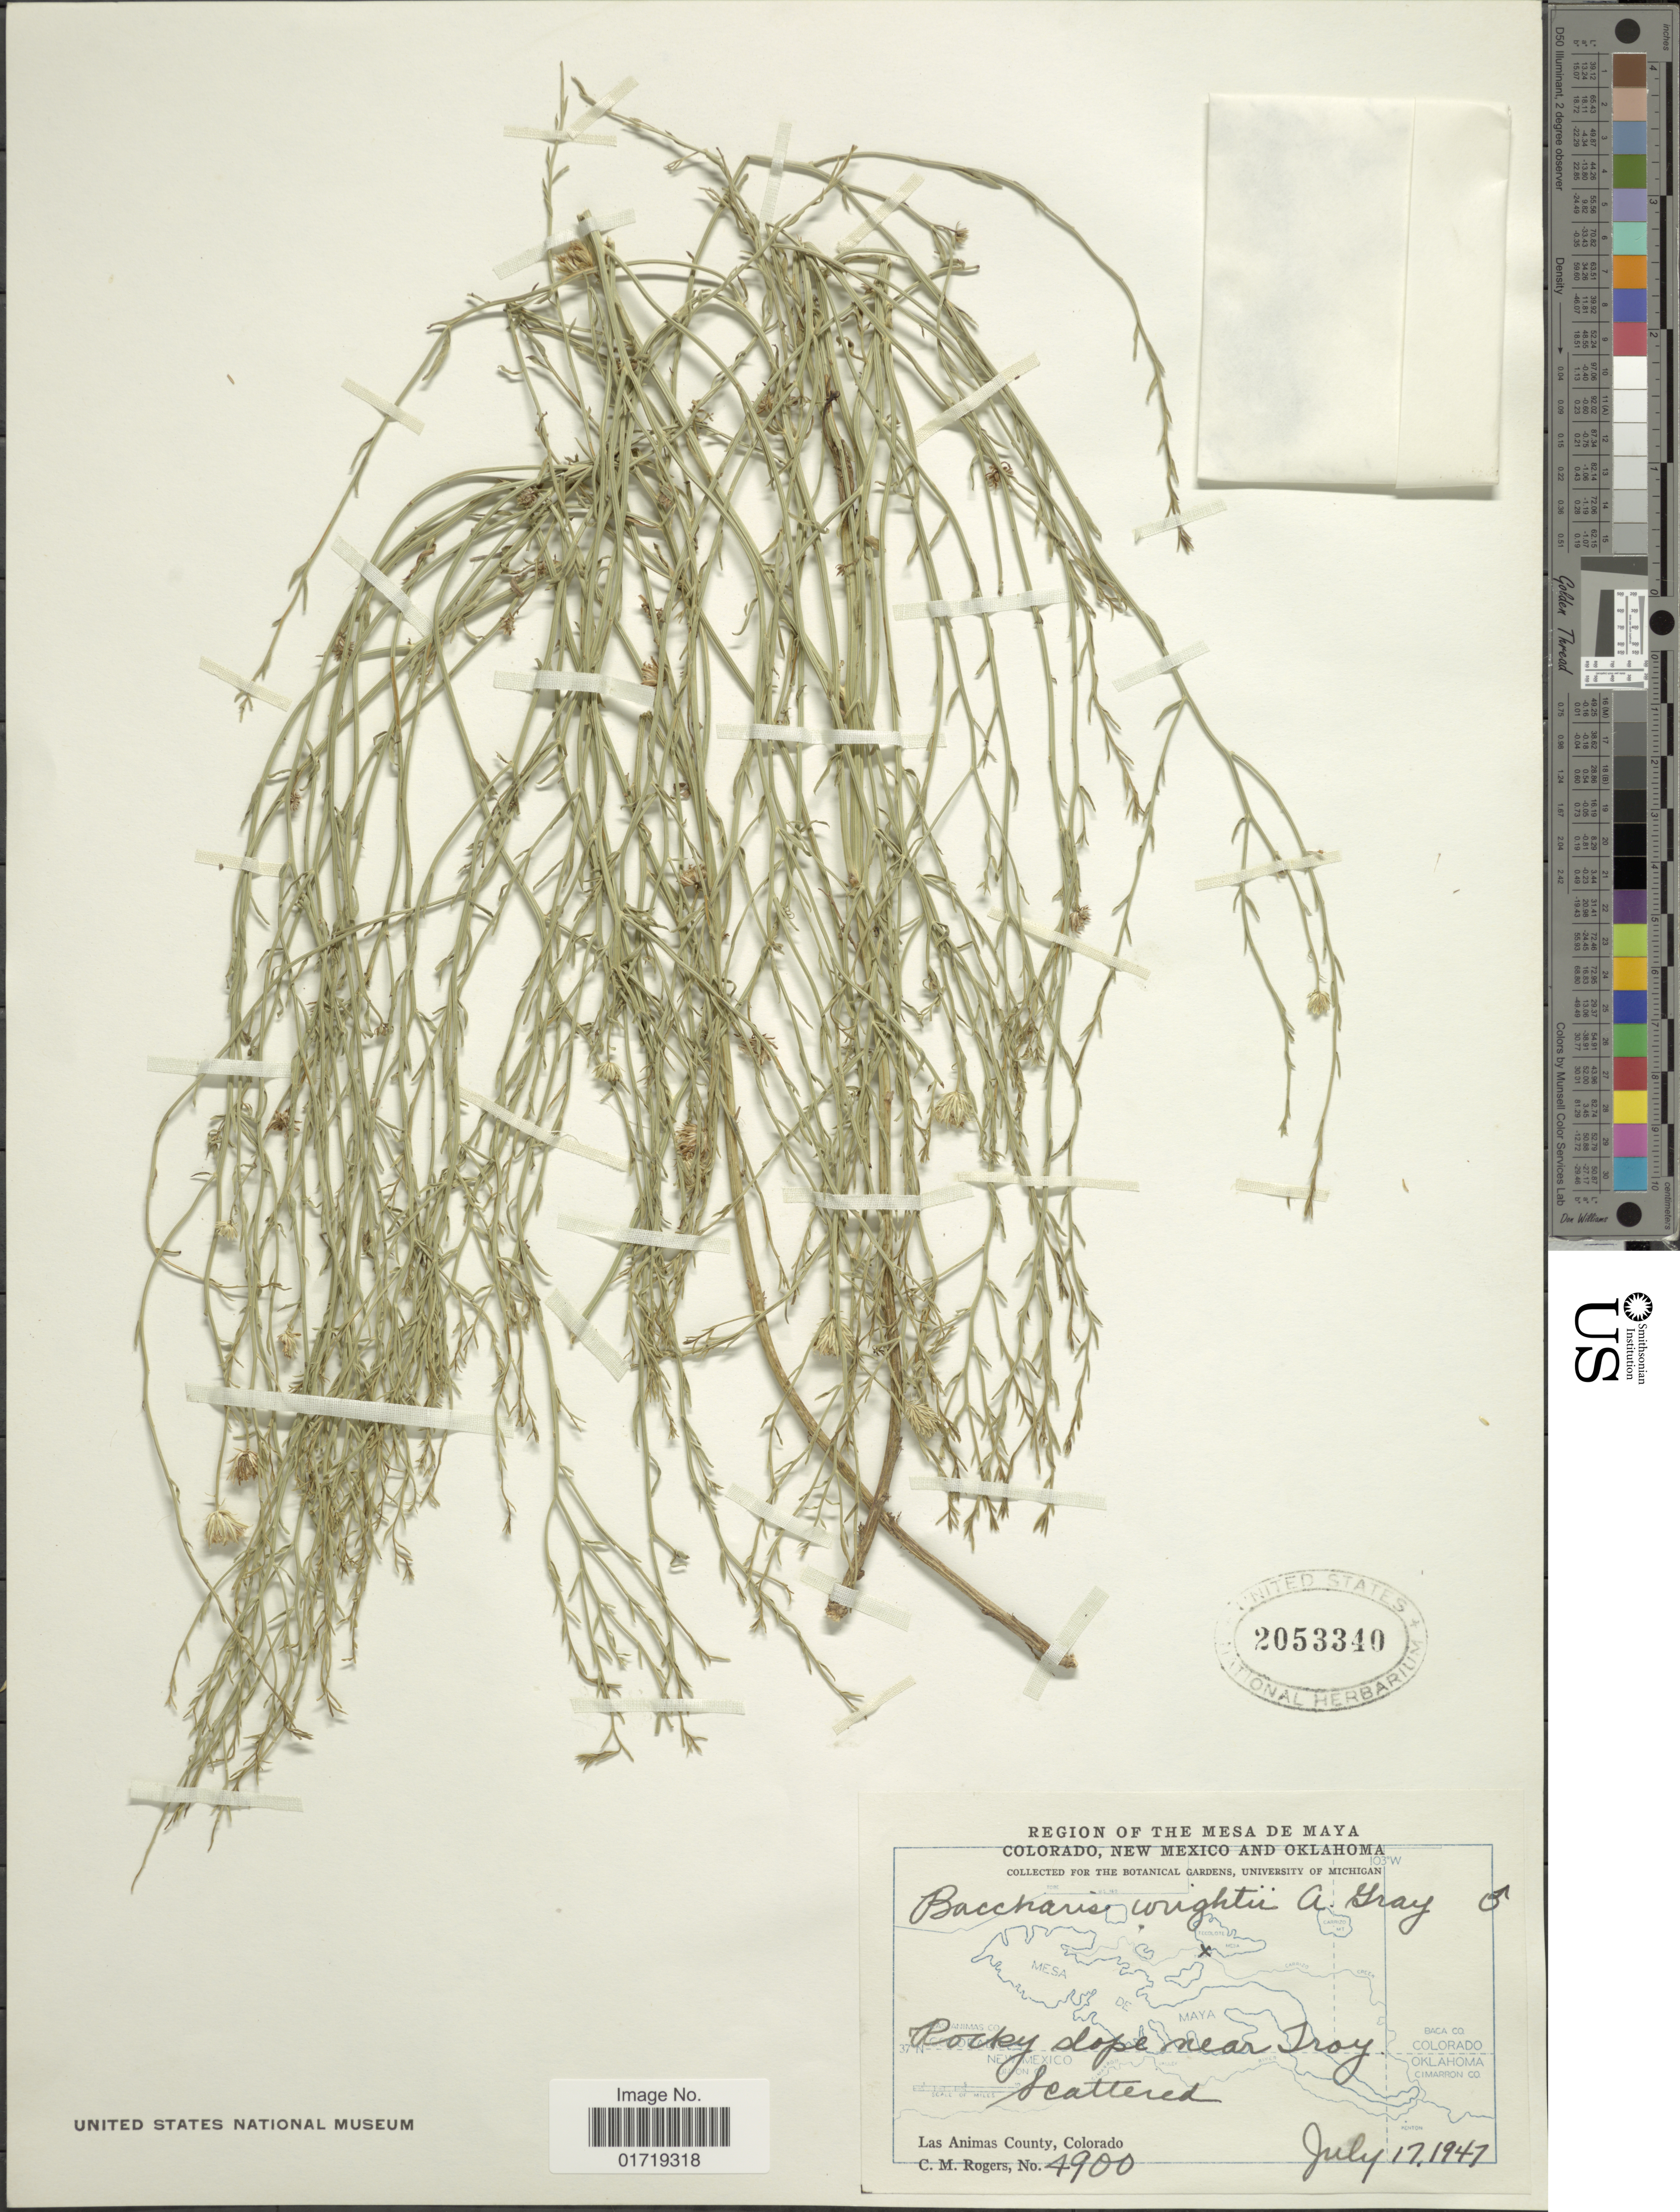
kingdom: Plantae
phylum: Tracheophyta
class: Magnoliopsida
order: Asterales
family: Asteraceae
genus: Baccharis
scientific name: Baccharis wrightii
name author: A. Gray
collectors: C. M. Rogers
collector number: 4900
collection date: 1947-07-17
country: United States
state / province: Colorado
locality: Region of the Mesa de Maya, Rocky slope near Iroy, Las Animas County, Colorado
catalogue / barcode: US 2053340